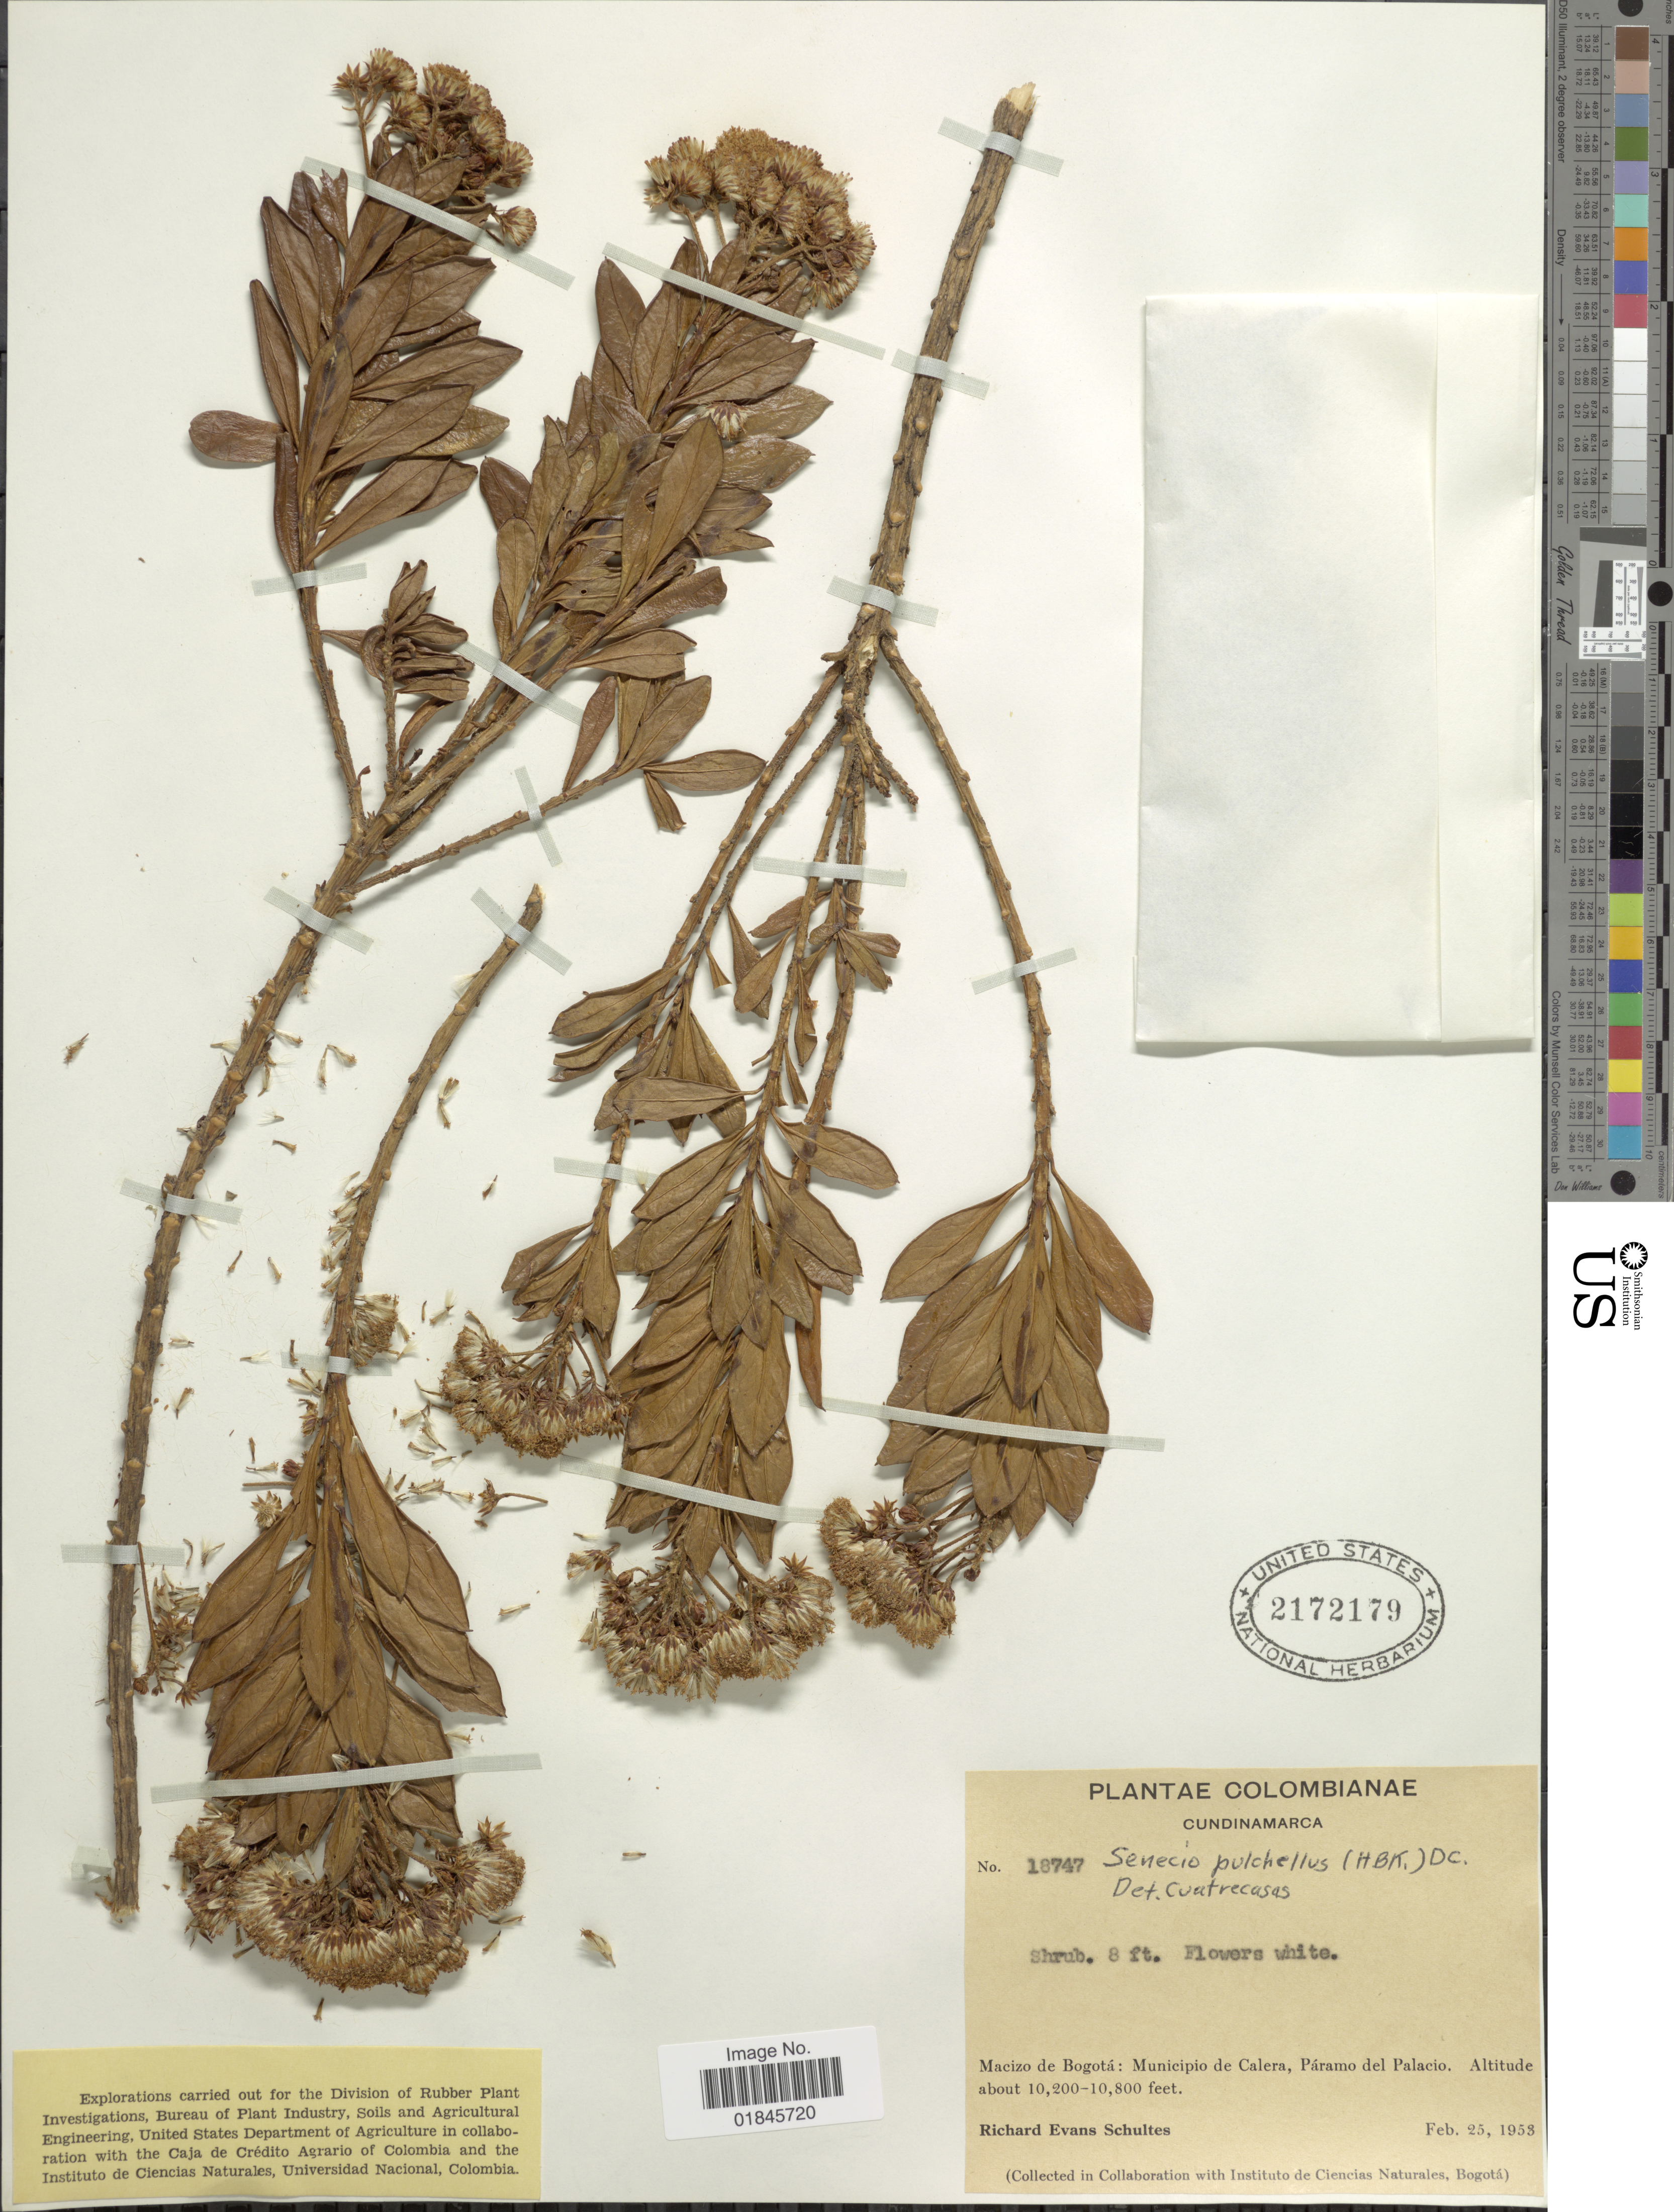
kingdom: Plantae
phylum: Tracheophyta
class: Magnoliopsida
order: Asterales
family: Asteraceae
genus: Pentacalia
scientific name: Pentacalia pulchella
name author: (Kunth) Cuatrec.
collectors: R. E. Schultes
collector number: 18747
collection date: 1953-02-25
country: Colombia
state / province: Cundinamarca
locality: Macizo de Bogotá: Municipio de Calera, Páramo del Palacio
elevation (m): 3109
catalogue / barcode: US 2172179